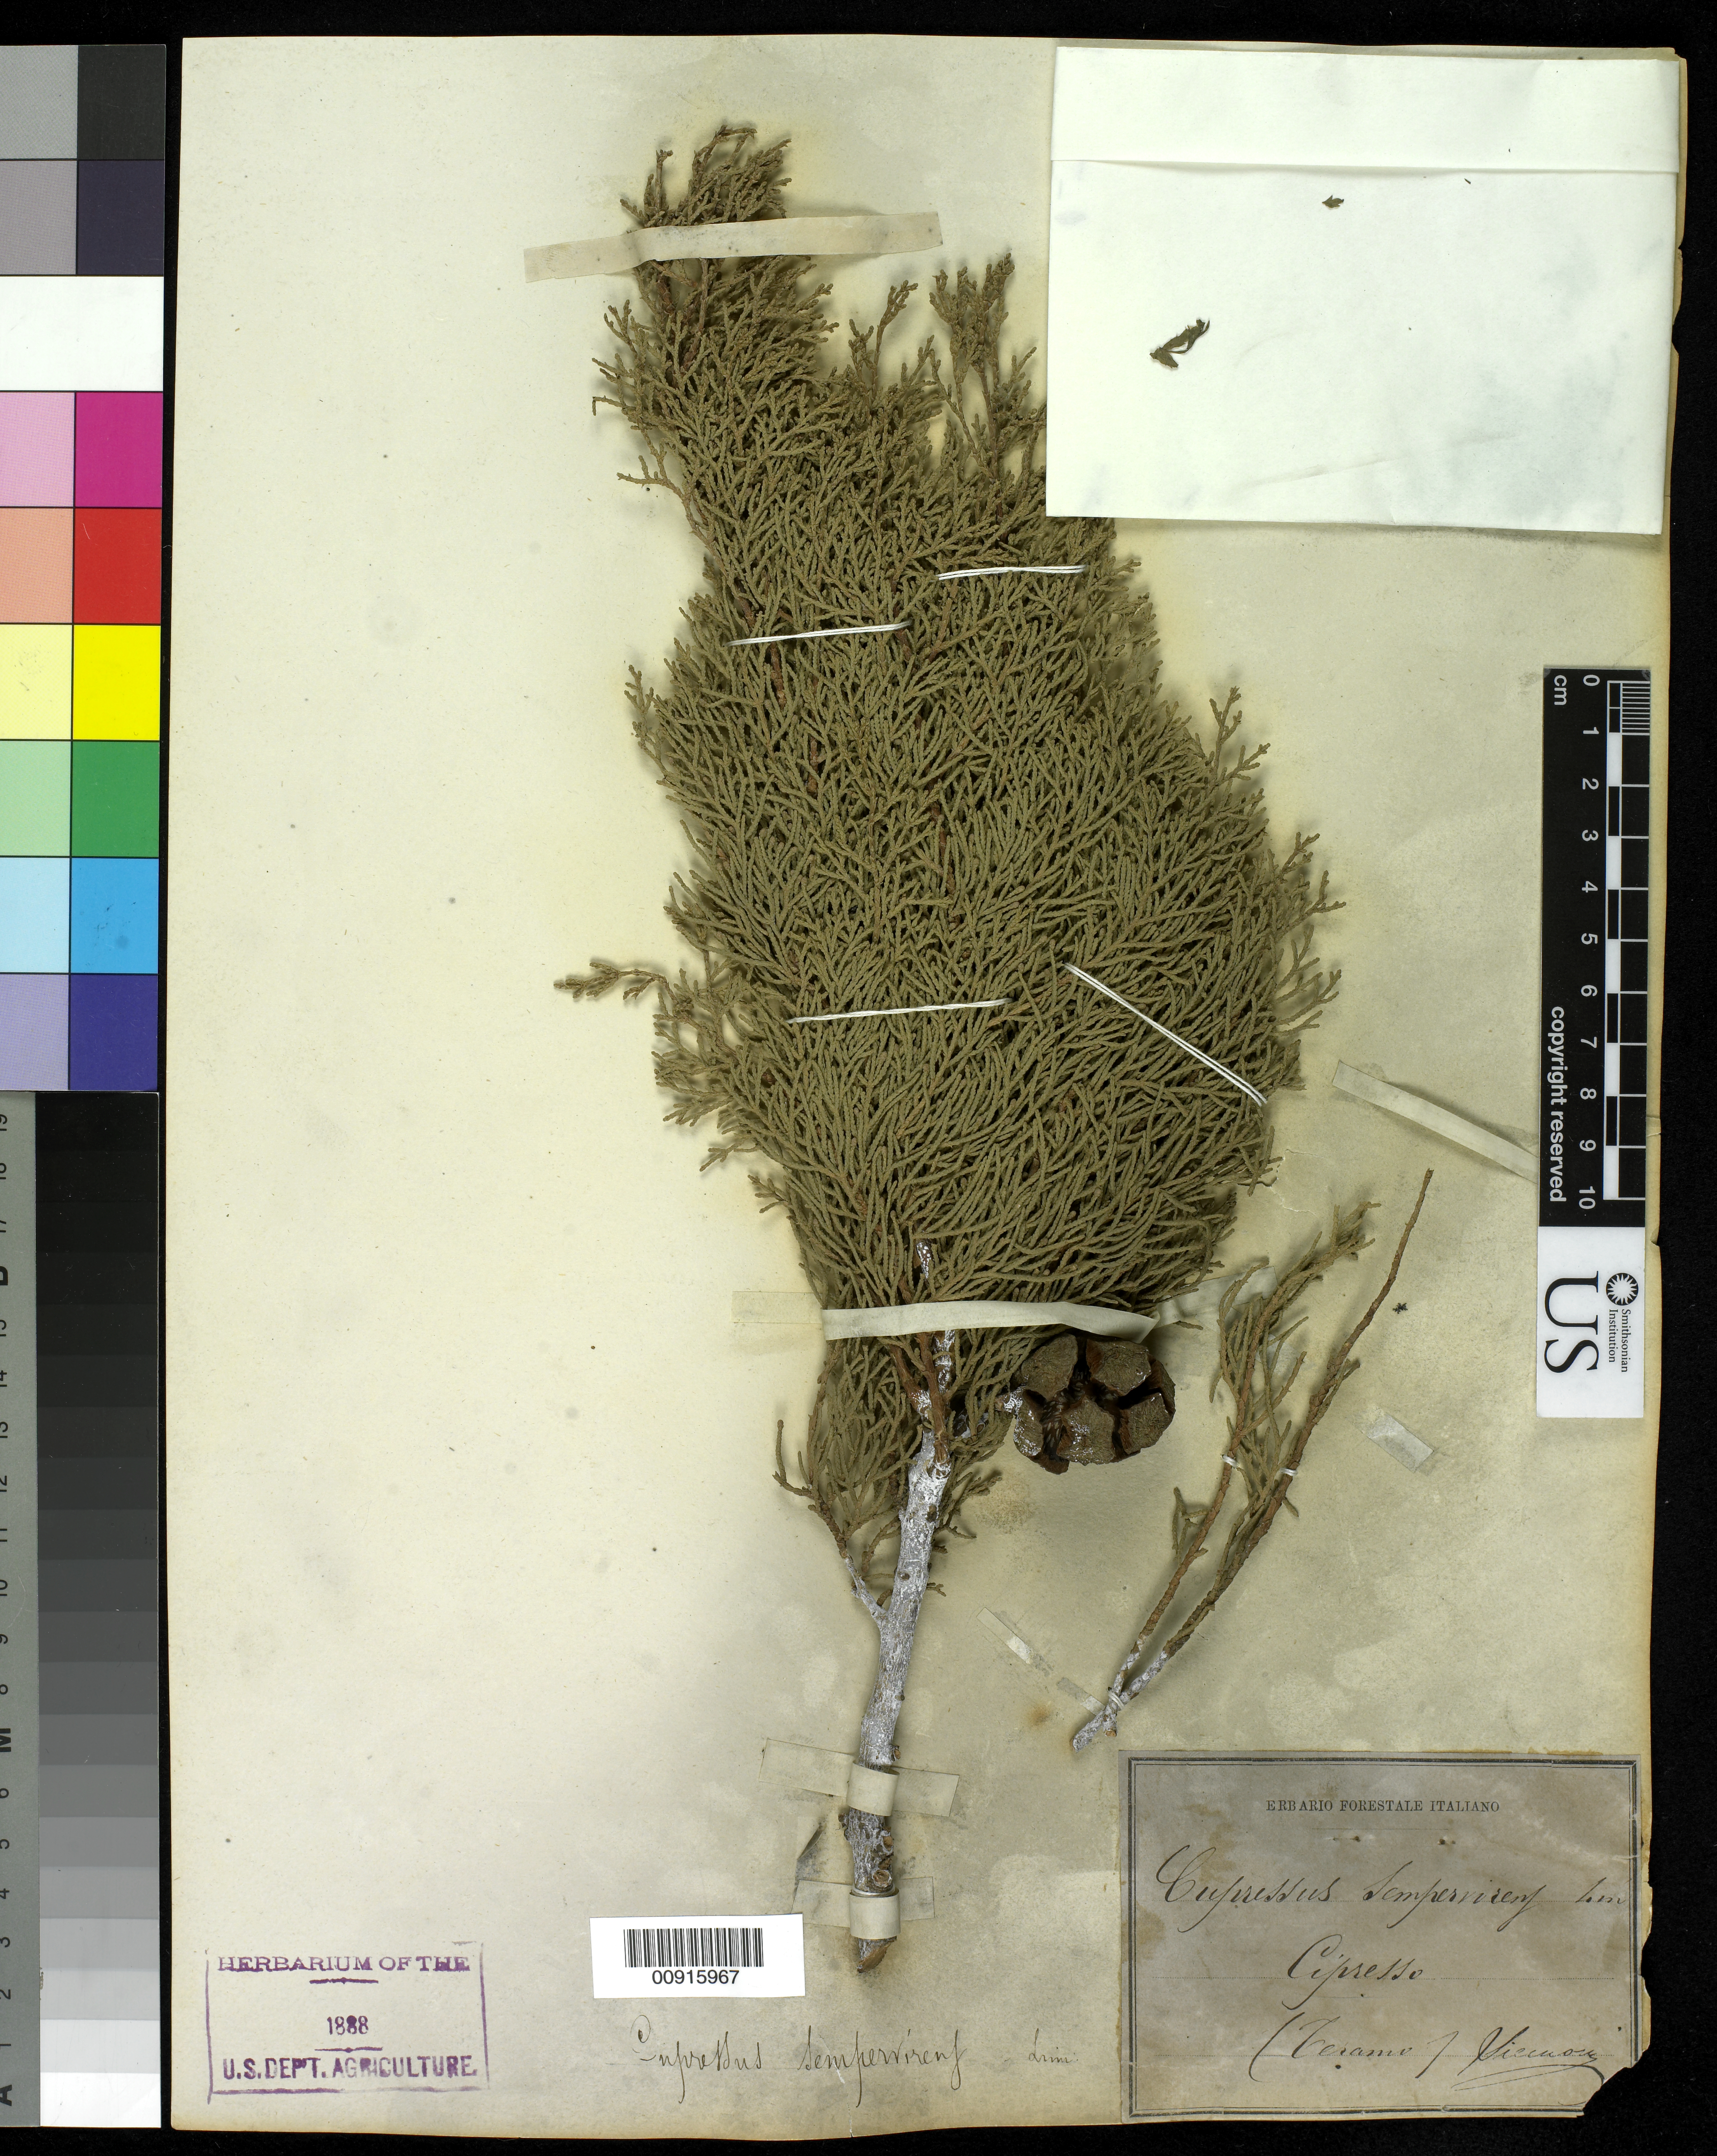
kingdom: Plantae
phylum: Tracheophyta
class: Pinopsida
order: Pinales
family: Cupressaceae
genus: Cupressus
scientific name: Cupressus sempervirens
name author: L.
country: Italy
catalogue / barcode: US 1888